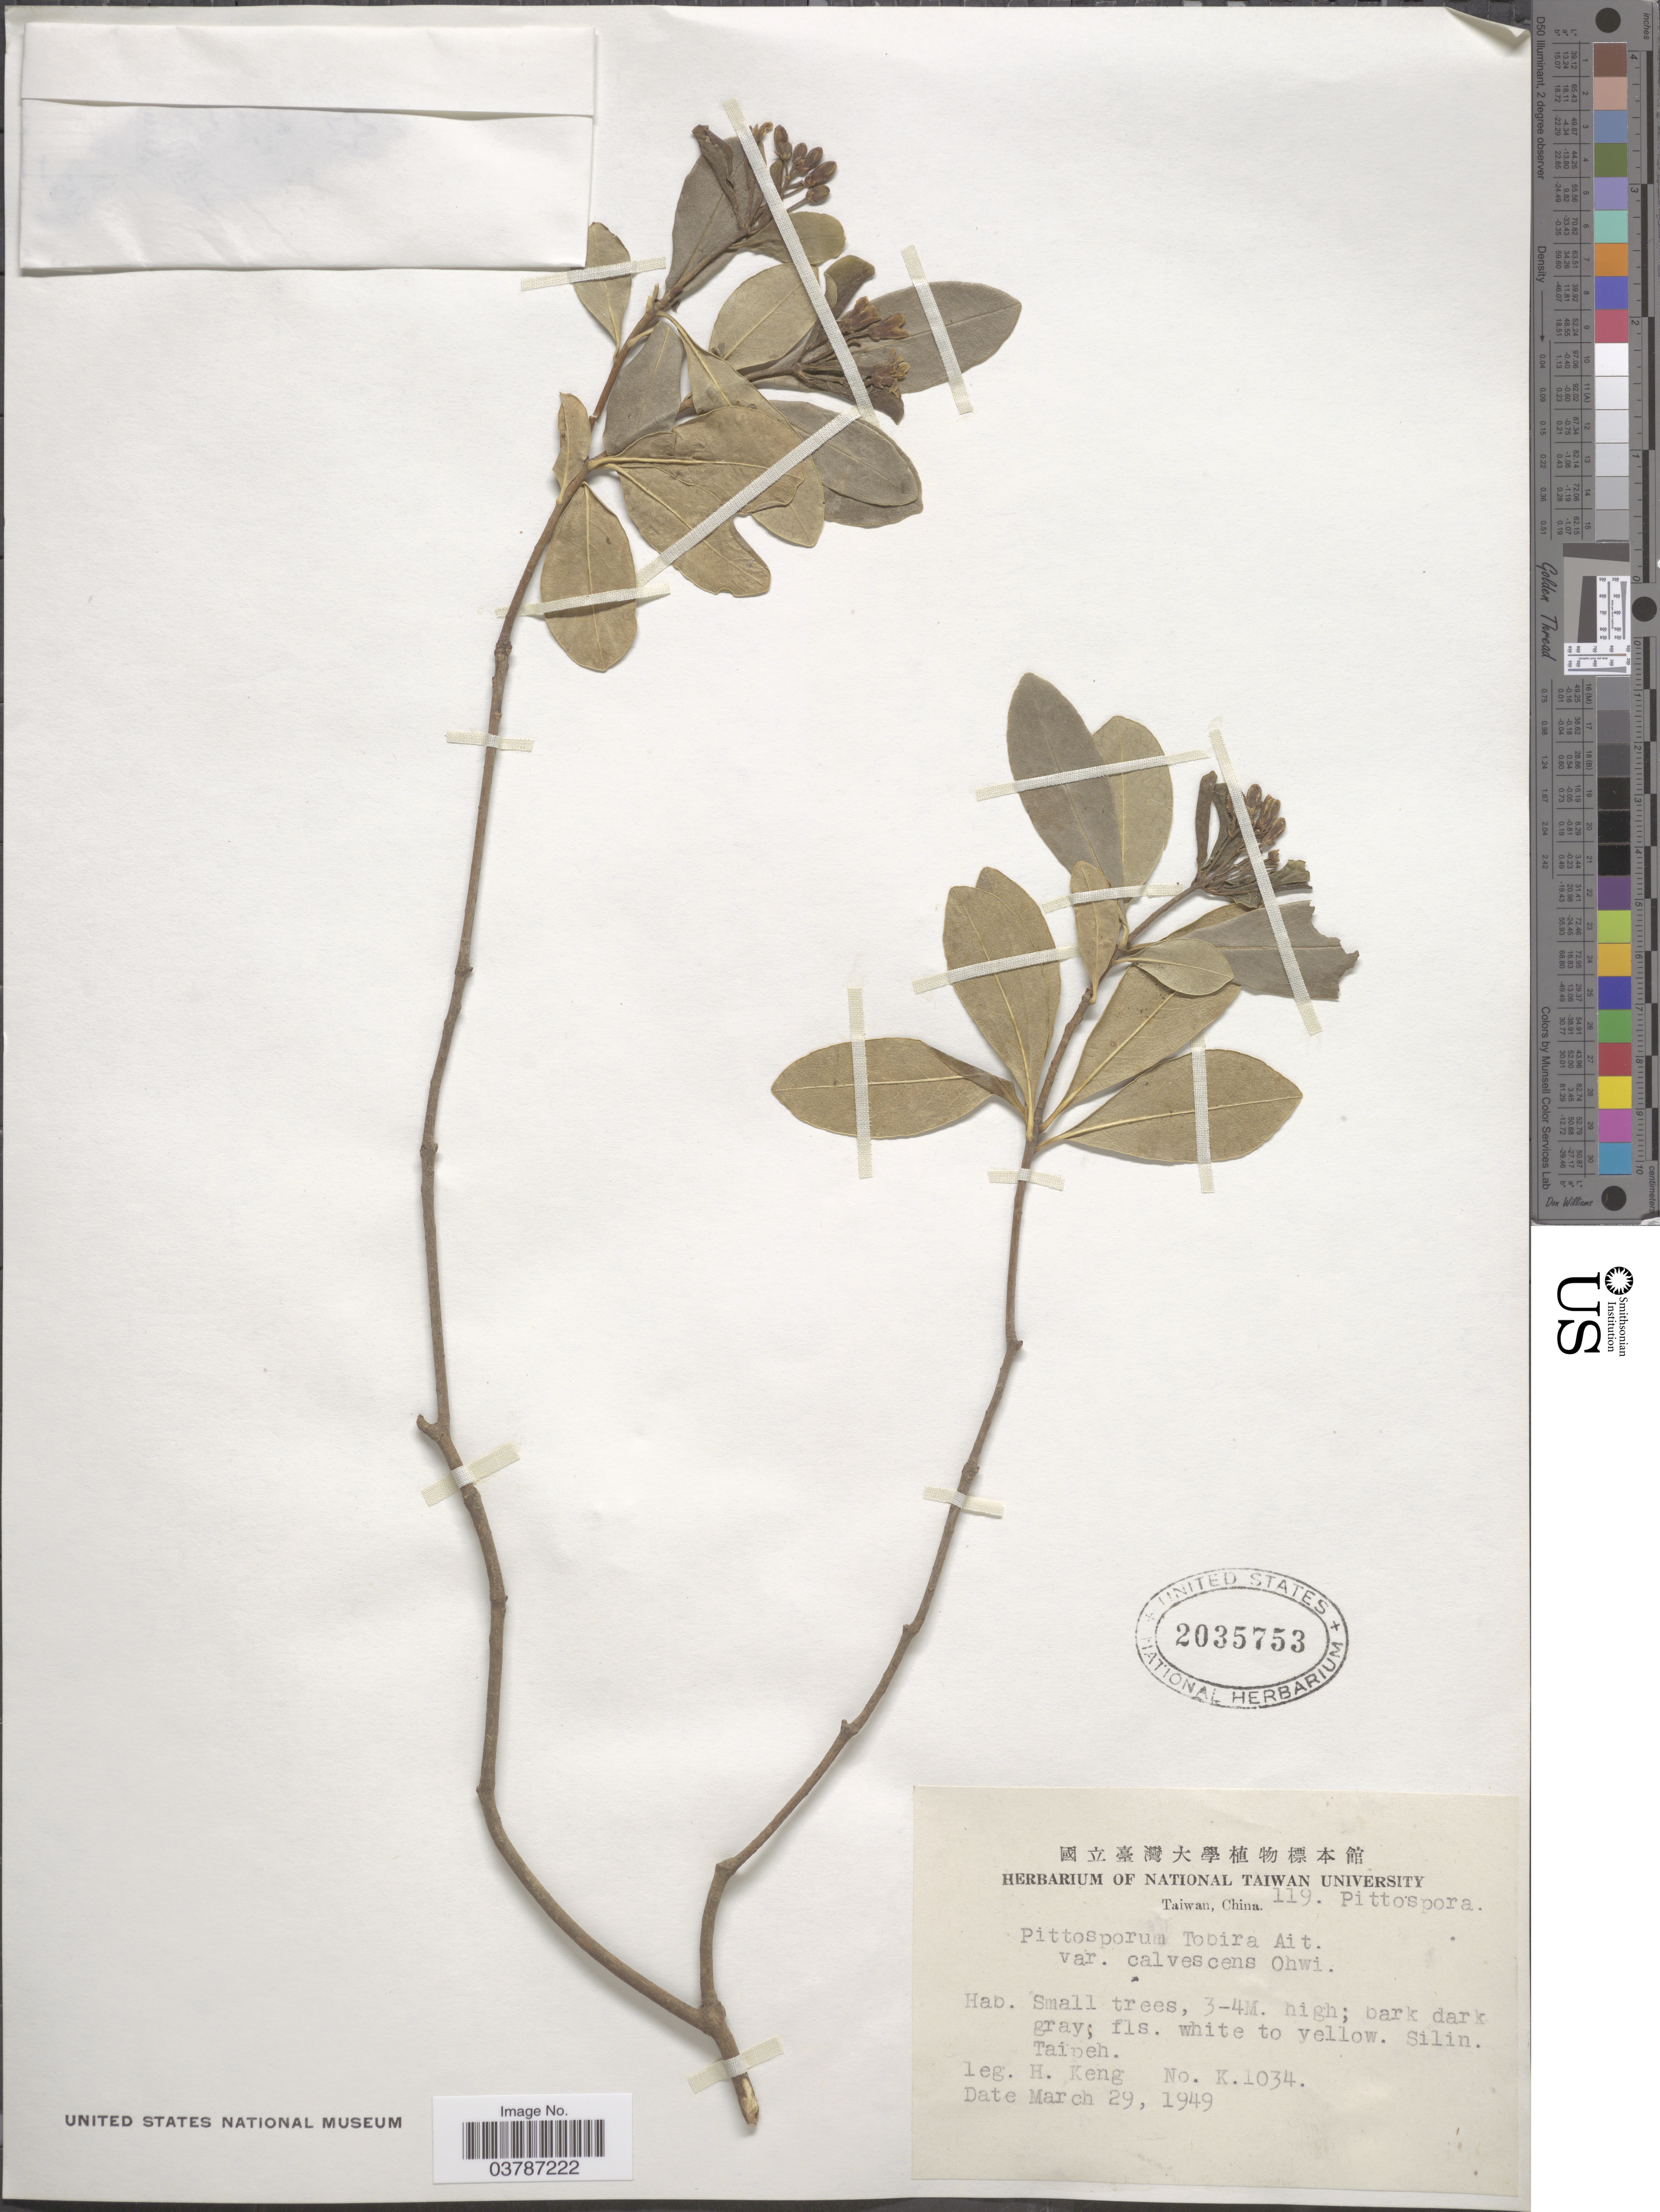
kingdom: Plantae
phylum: Tracheophyta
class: Magnoliopsida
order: Apiales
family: Pittosporaceae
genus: Pittosporum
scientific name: Pittosporum tobira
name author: (Thunb.) W.T. Aiton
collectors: H. Keng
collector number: K1034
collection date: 1949-03-29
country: Taiwan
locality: Silin. Taipeh.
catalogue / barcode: US 2035753